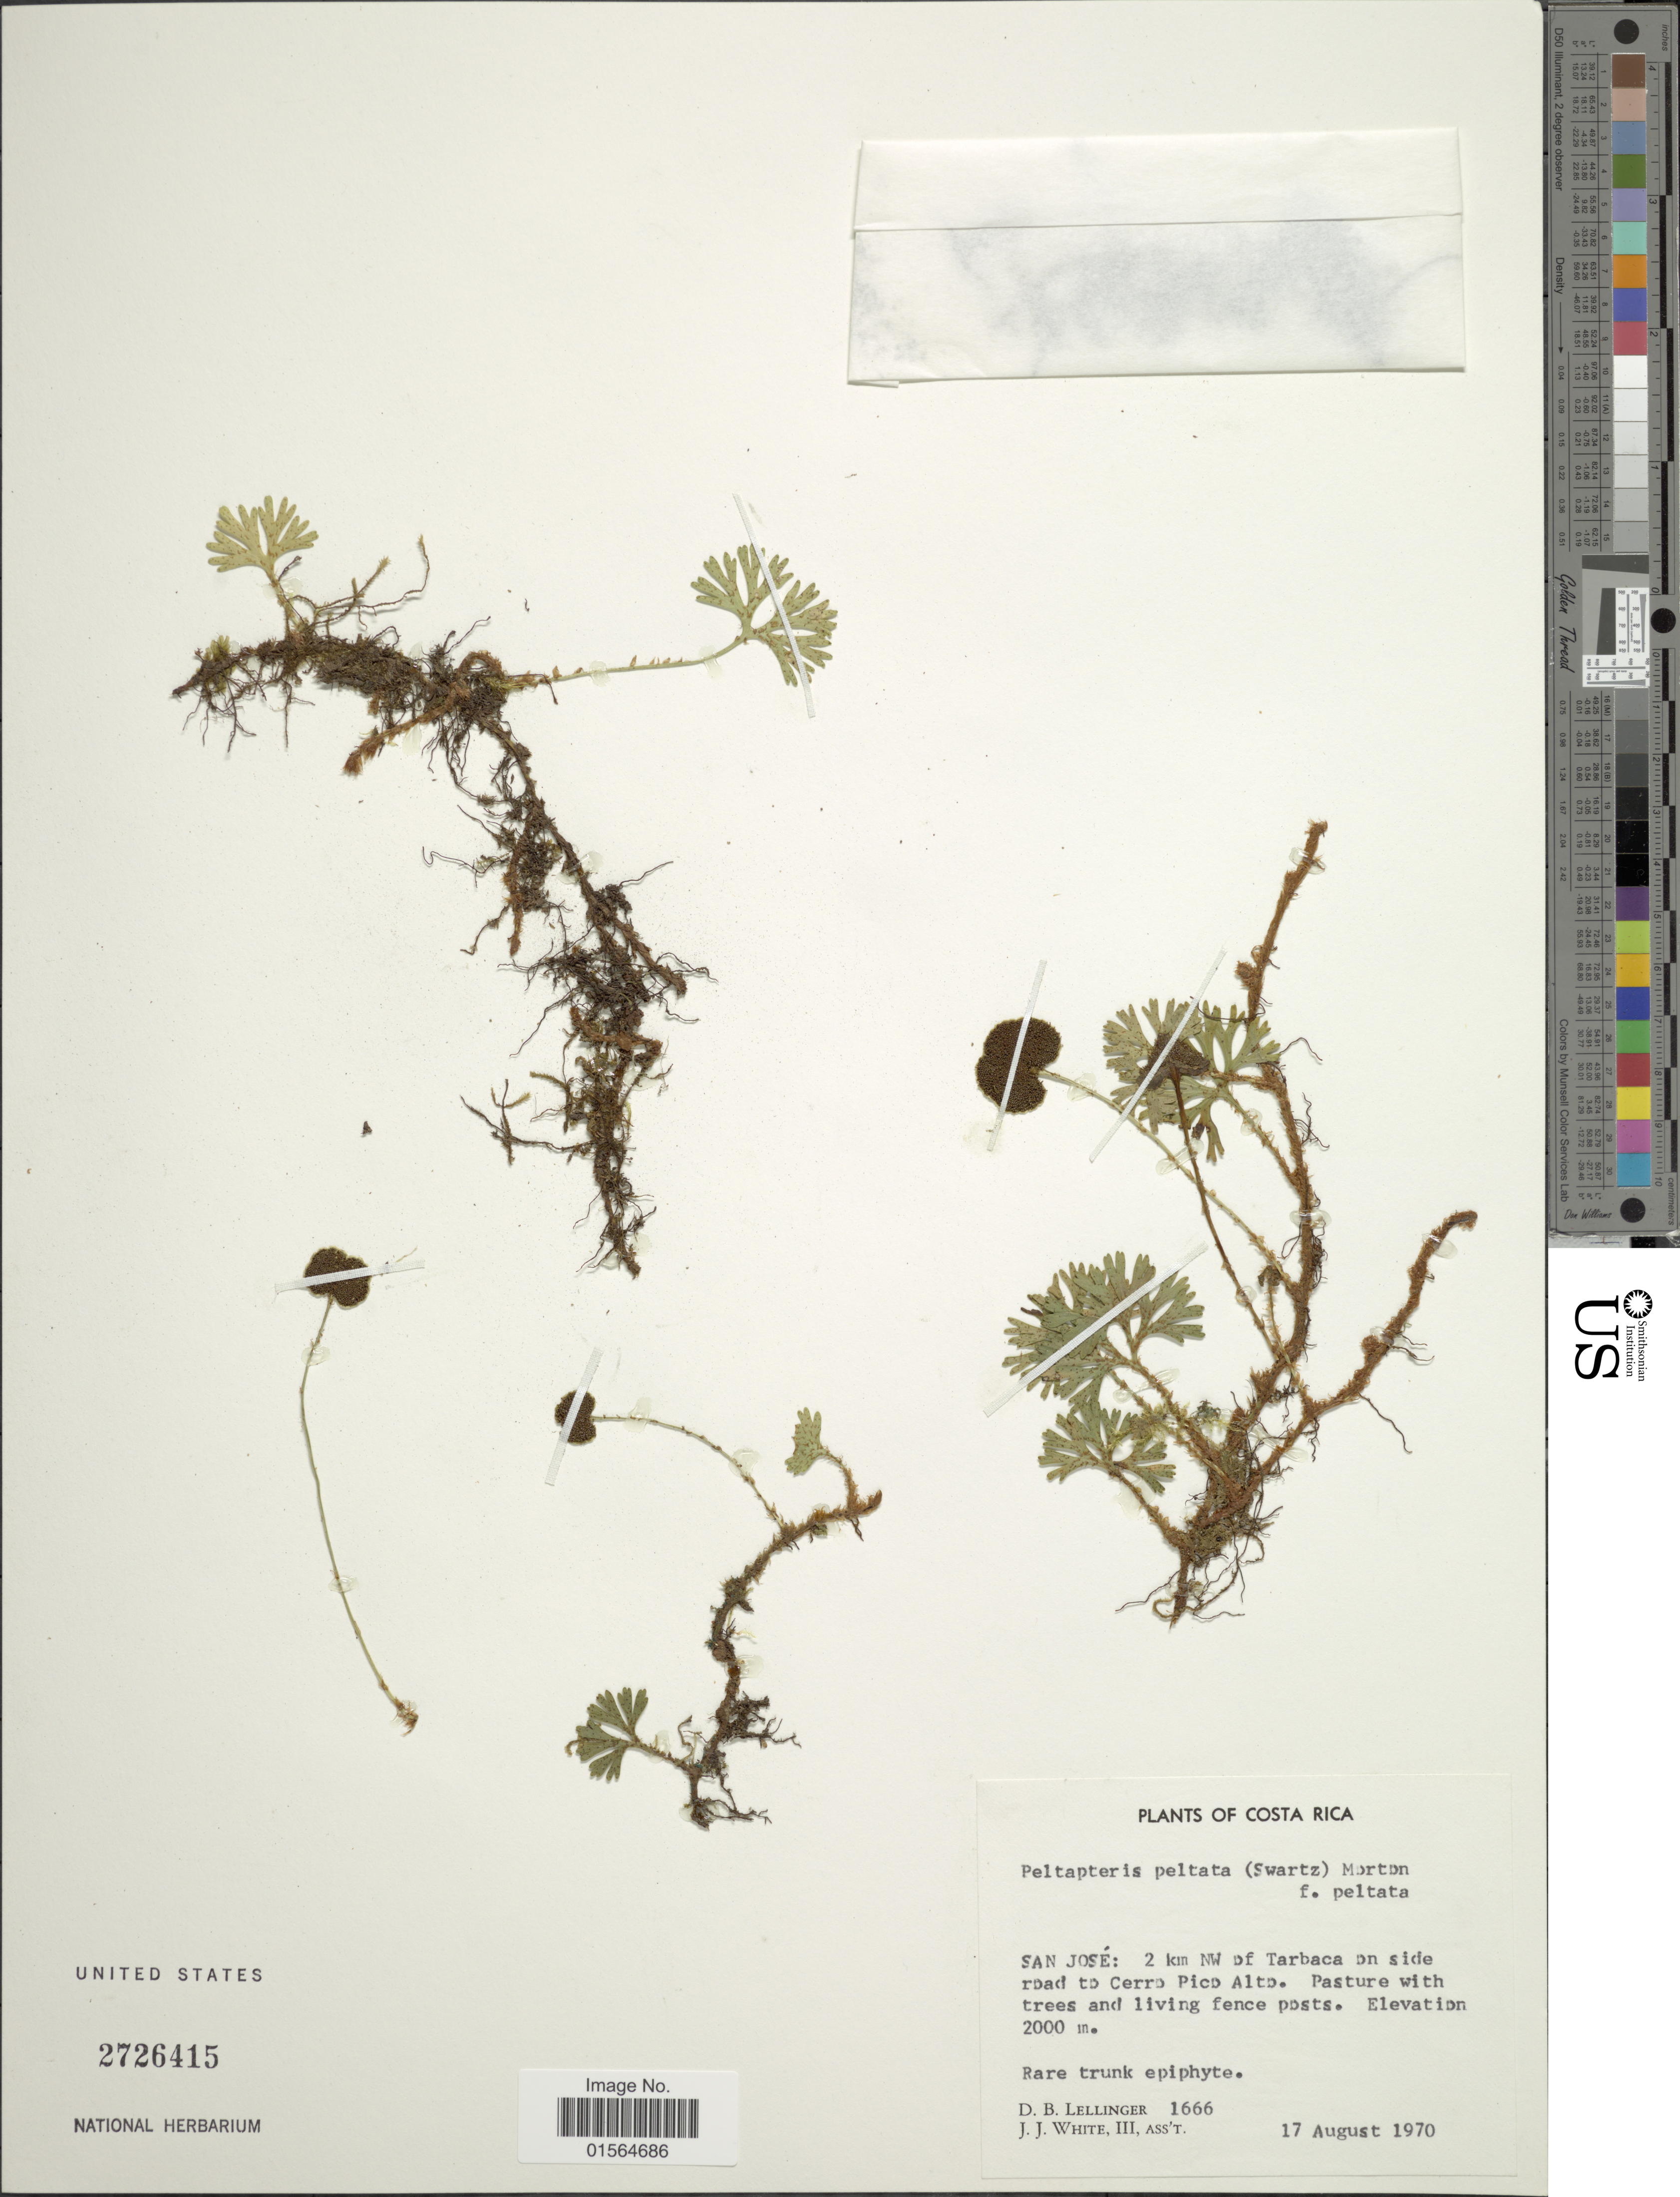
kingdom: Plantae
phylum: Tracheophyta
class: Polypodiopsida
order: Polypodiales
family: Dryopteridaceae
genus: Elaphoglossum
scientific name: Elaphoglossum peltatum f. peltatum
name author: (Sw.) Urb.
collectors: D. B. Lellinger & J. J. White III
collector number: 1666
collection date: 1970-08-17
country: Costa Rica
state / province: San José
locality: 2 km NW of Tarbaca on side road to Cerro Pico Alto. Pasture with trees and living fence posts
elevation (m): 2000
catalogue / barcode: US 2726415